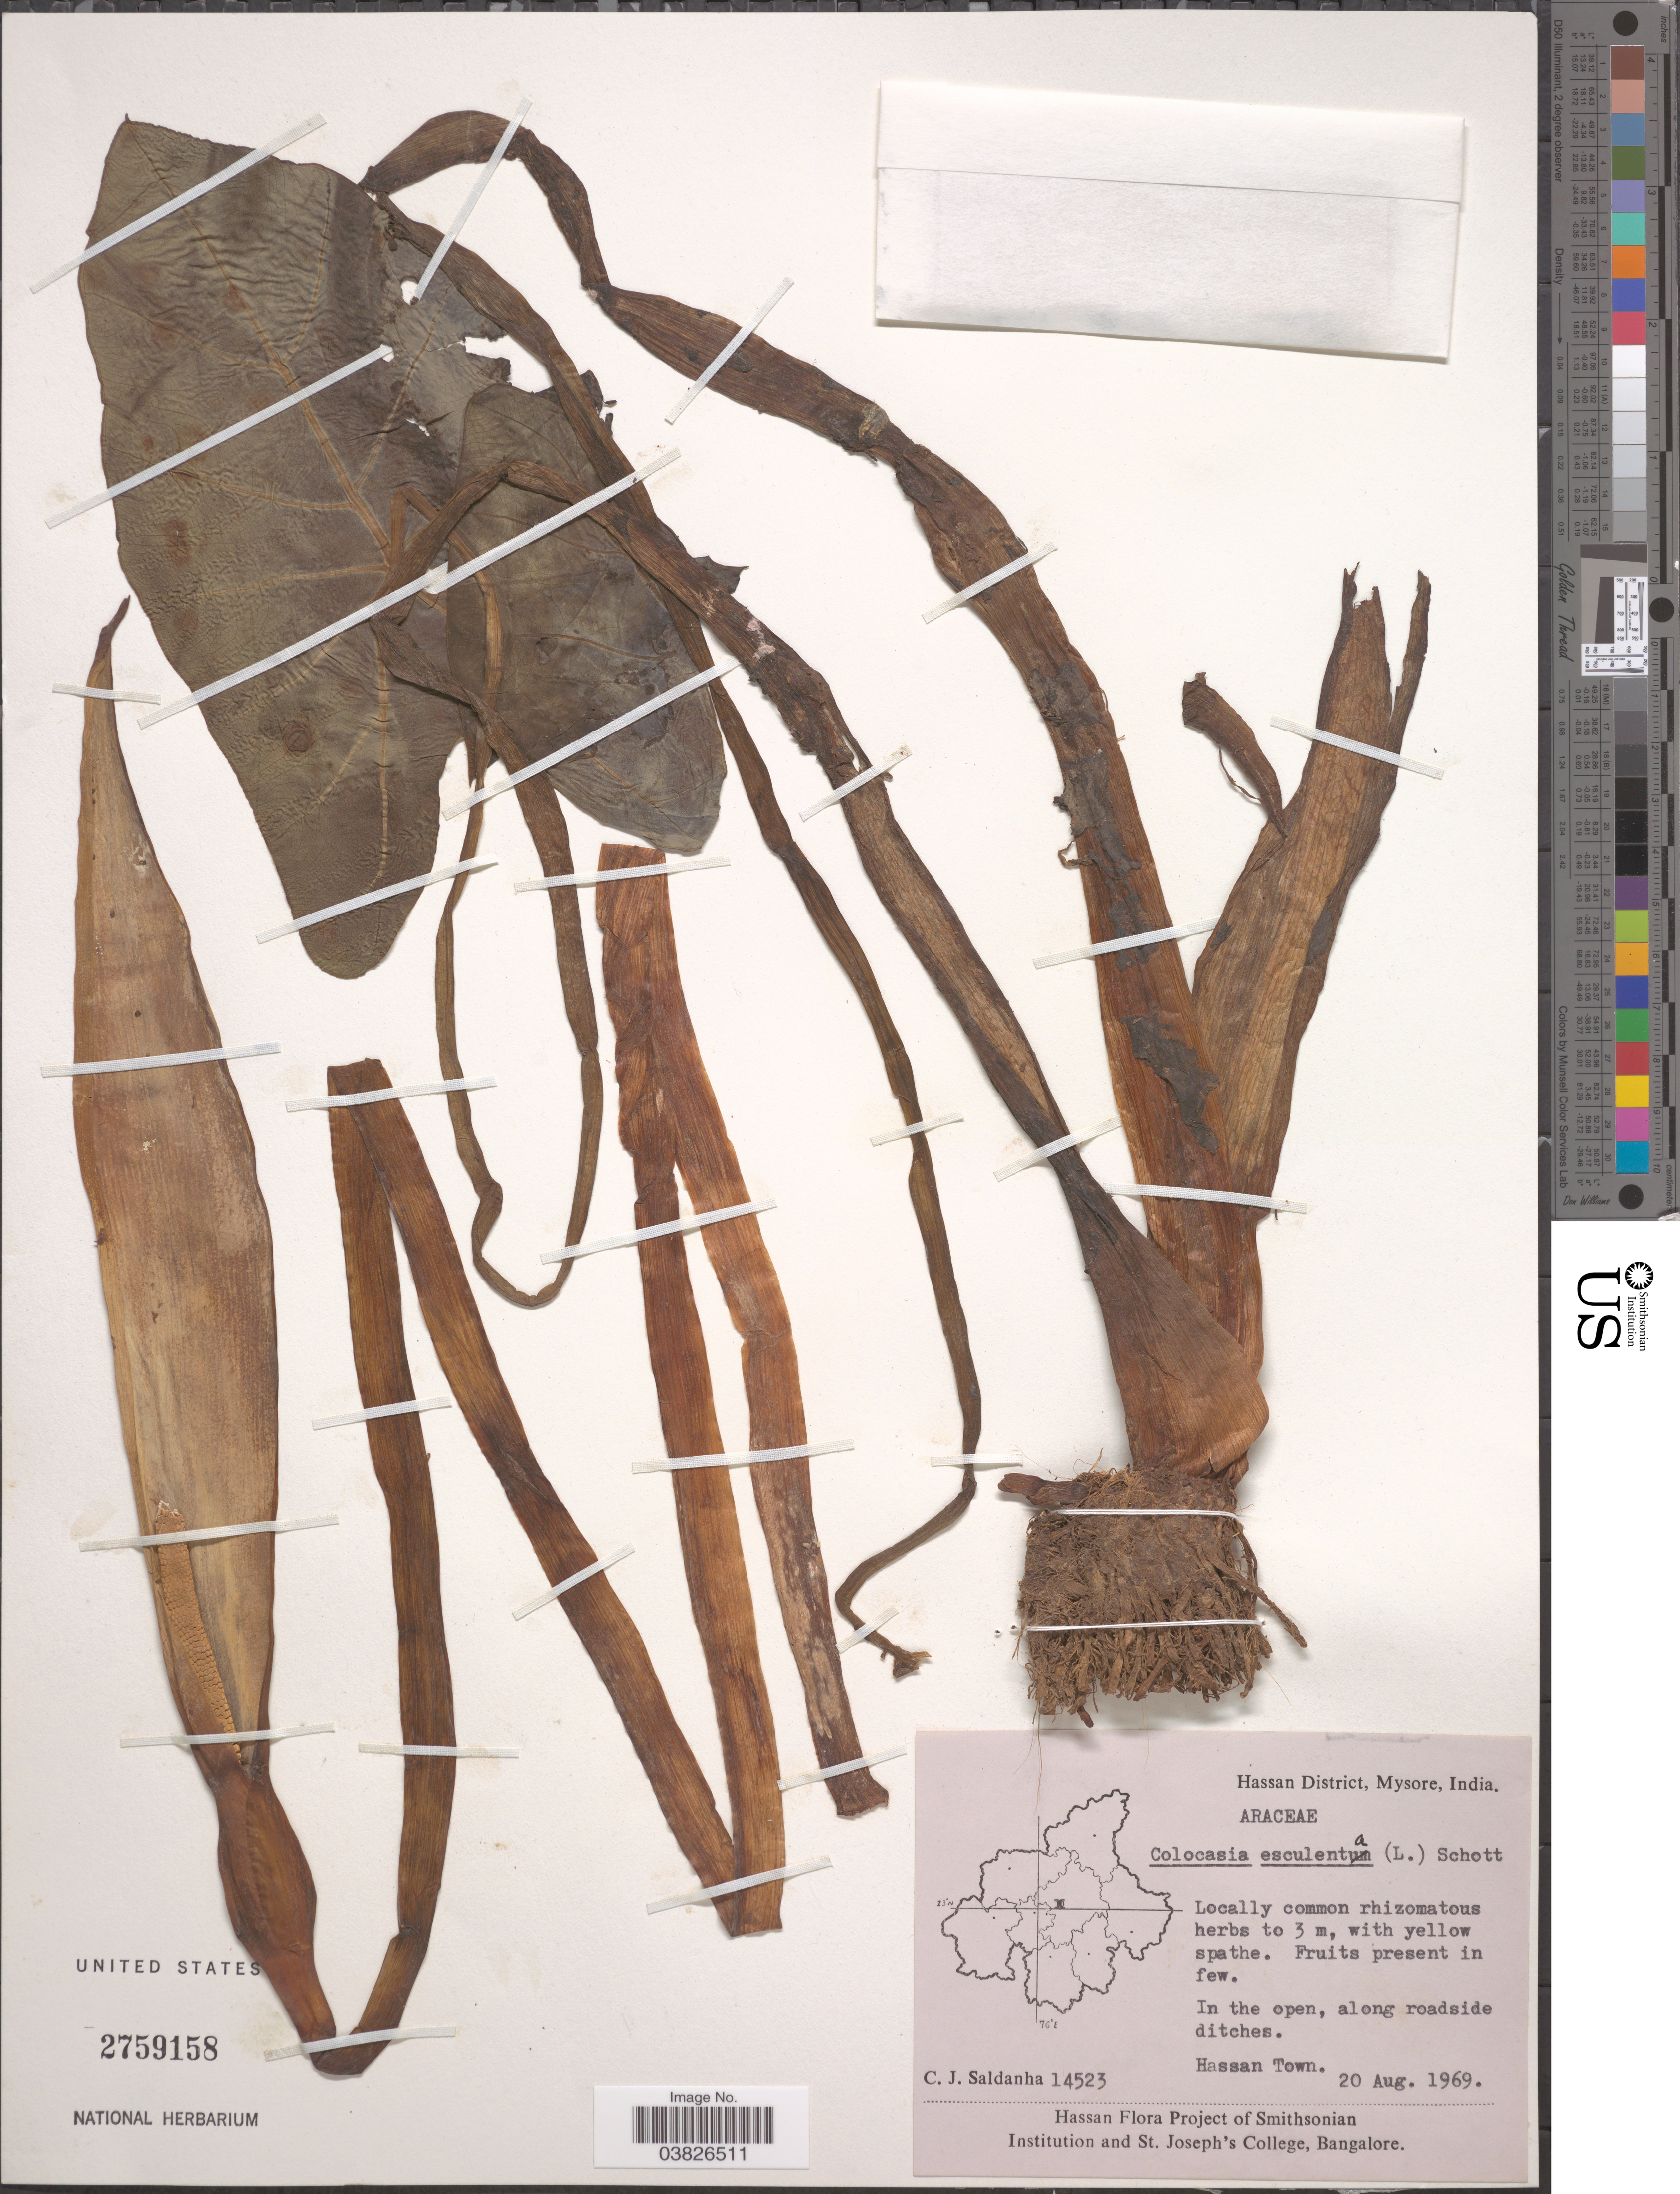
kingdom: Plantae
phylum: Tracheophyta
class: Liliopsida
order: Alismatales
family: Araceae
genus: Colocasia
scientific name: Colocasia esculenta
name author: (L.) Schott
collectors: C. J. Saldanha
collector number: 14523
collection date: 1969-08-20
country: India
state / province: Karnataka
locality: Hassan District, Mysore. Hassan Town.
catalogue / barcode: US 2759158